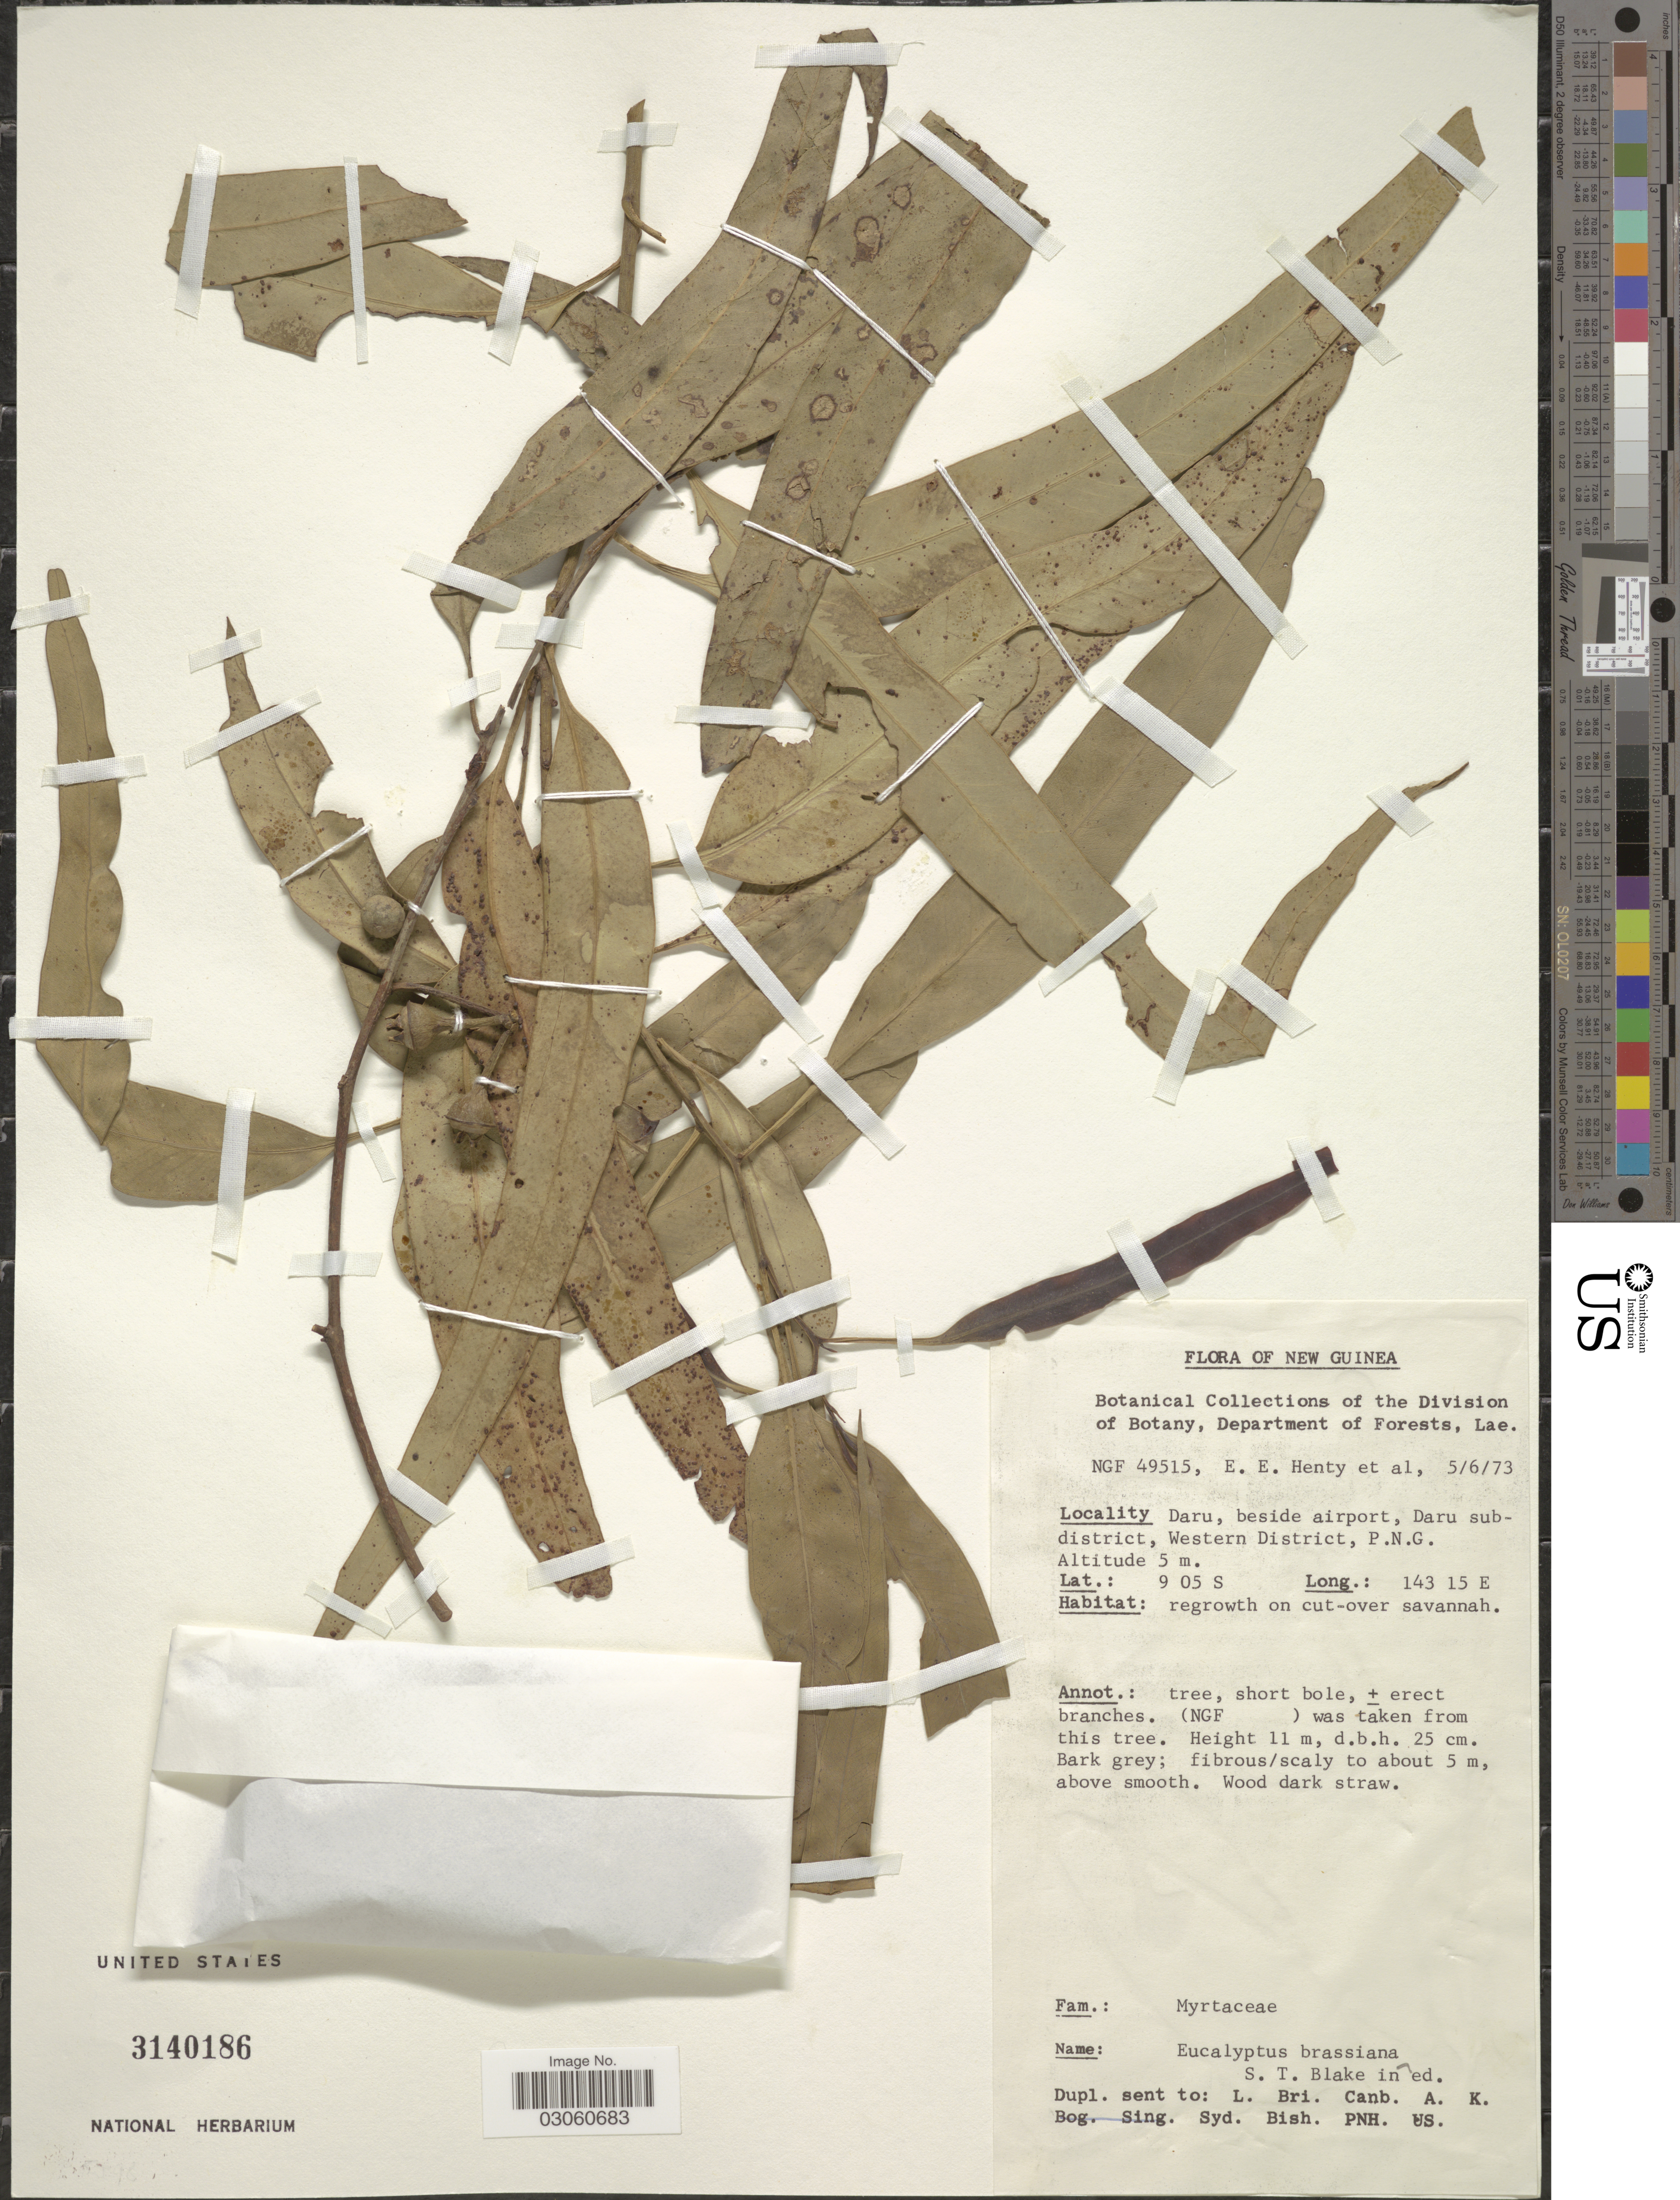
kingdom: Plantae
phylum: Tracheophyta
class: Magnoliopsida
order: Myrtales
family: Myrtaceae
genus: Eucalyptus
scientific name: Eucalyptus brassiana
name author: S.T. Blake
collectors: E. Henty & et al.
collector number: NGF 49515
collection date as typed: Transcribed d/m/y: 5/6/73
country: Papua New Guinea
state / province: Manus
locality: New Guinea. Daru, beside airport, Daru subdistrict, Western District, P.N.G.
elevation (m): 5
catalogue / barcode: US 3140186